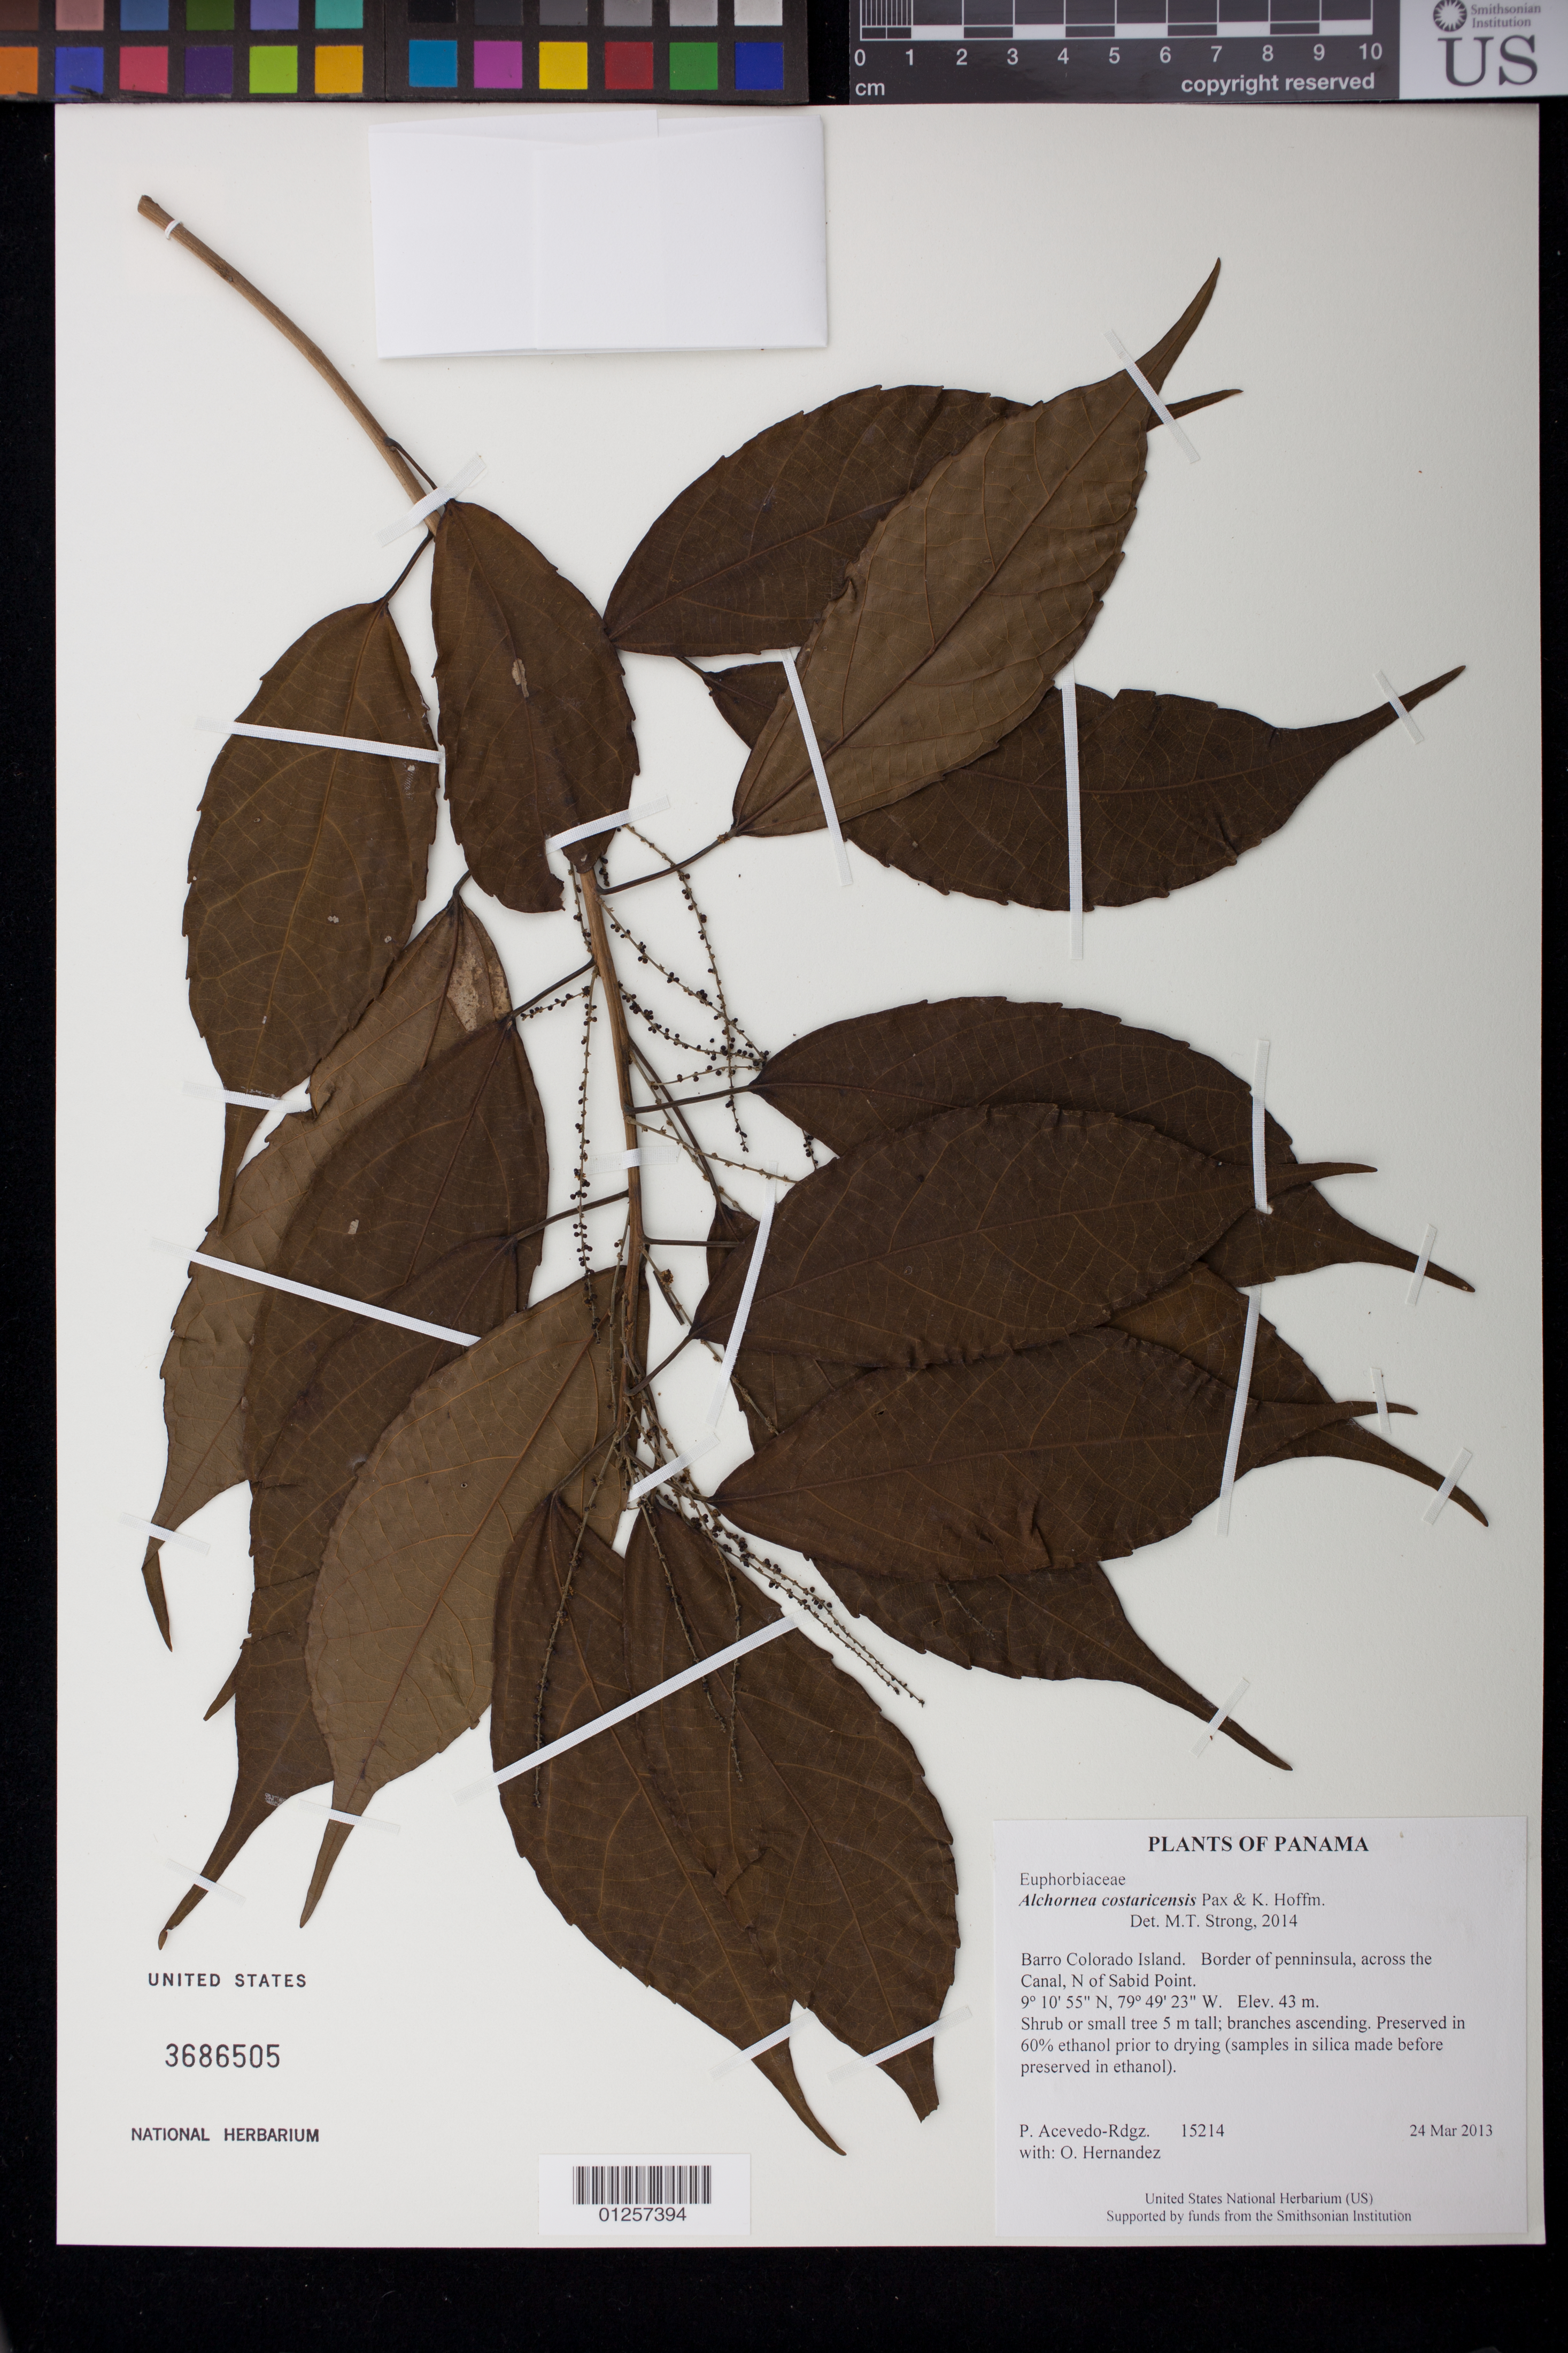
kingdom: Plantae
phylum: Tracheophyta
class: Magnoliopsida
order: Malpighiales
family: Euphorbiaceae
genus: Alchornea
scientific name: Alchornea costaricensis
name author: Pax & K. Hoffm. in Engl.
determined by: Strong, M. T., (US), Smithsonian Institution - National Museum of Natural History (UNITED STATES)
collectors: P. Acevedo-Rodr. & O. Hernandez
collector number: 15214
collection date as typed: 24 Mar 2013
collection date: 2013-03-24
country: Panama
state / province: Panamá Oeste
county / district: Canal Zone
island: Barro Colorado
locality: Border of penninsula, across the Canal, N of Sabid Point.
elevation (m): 43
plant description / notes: US, PMA. SCZ, NY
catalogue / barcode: US 3686505